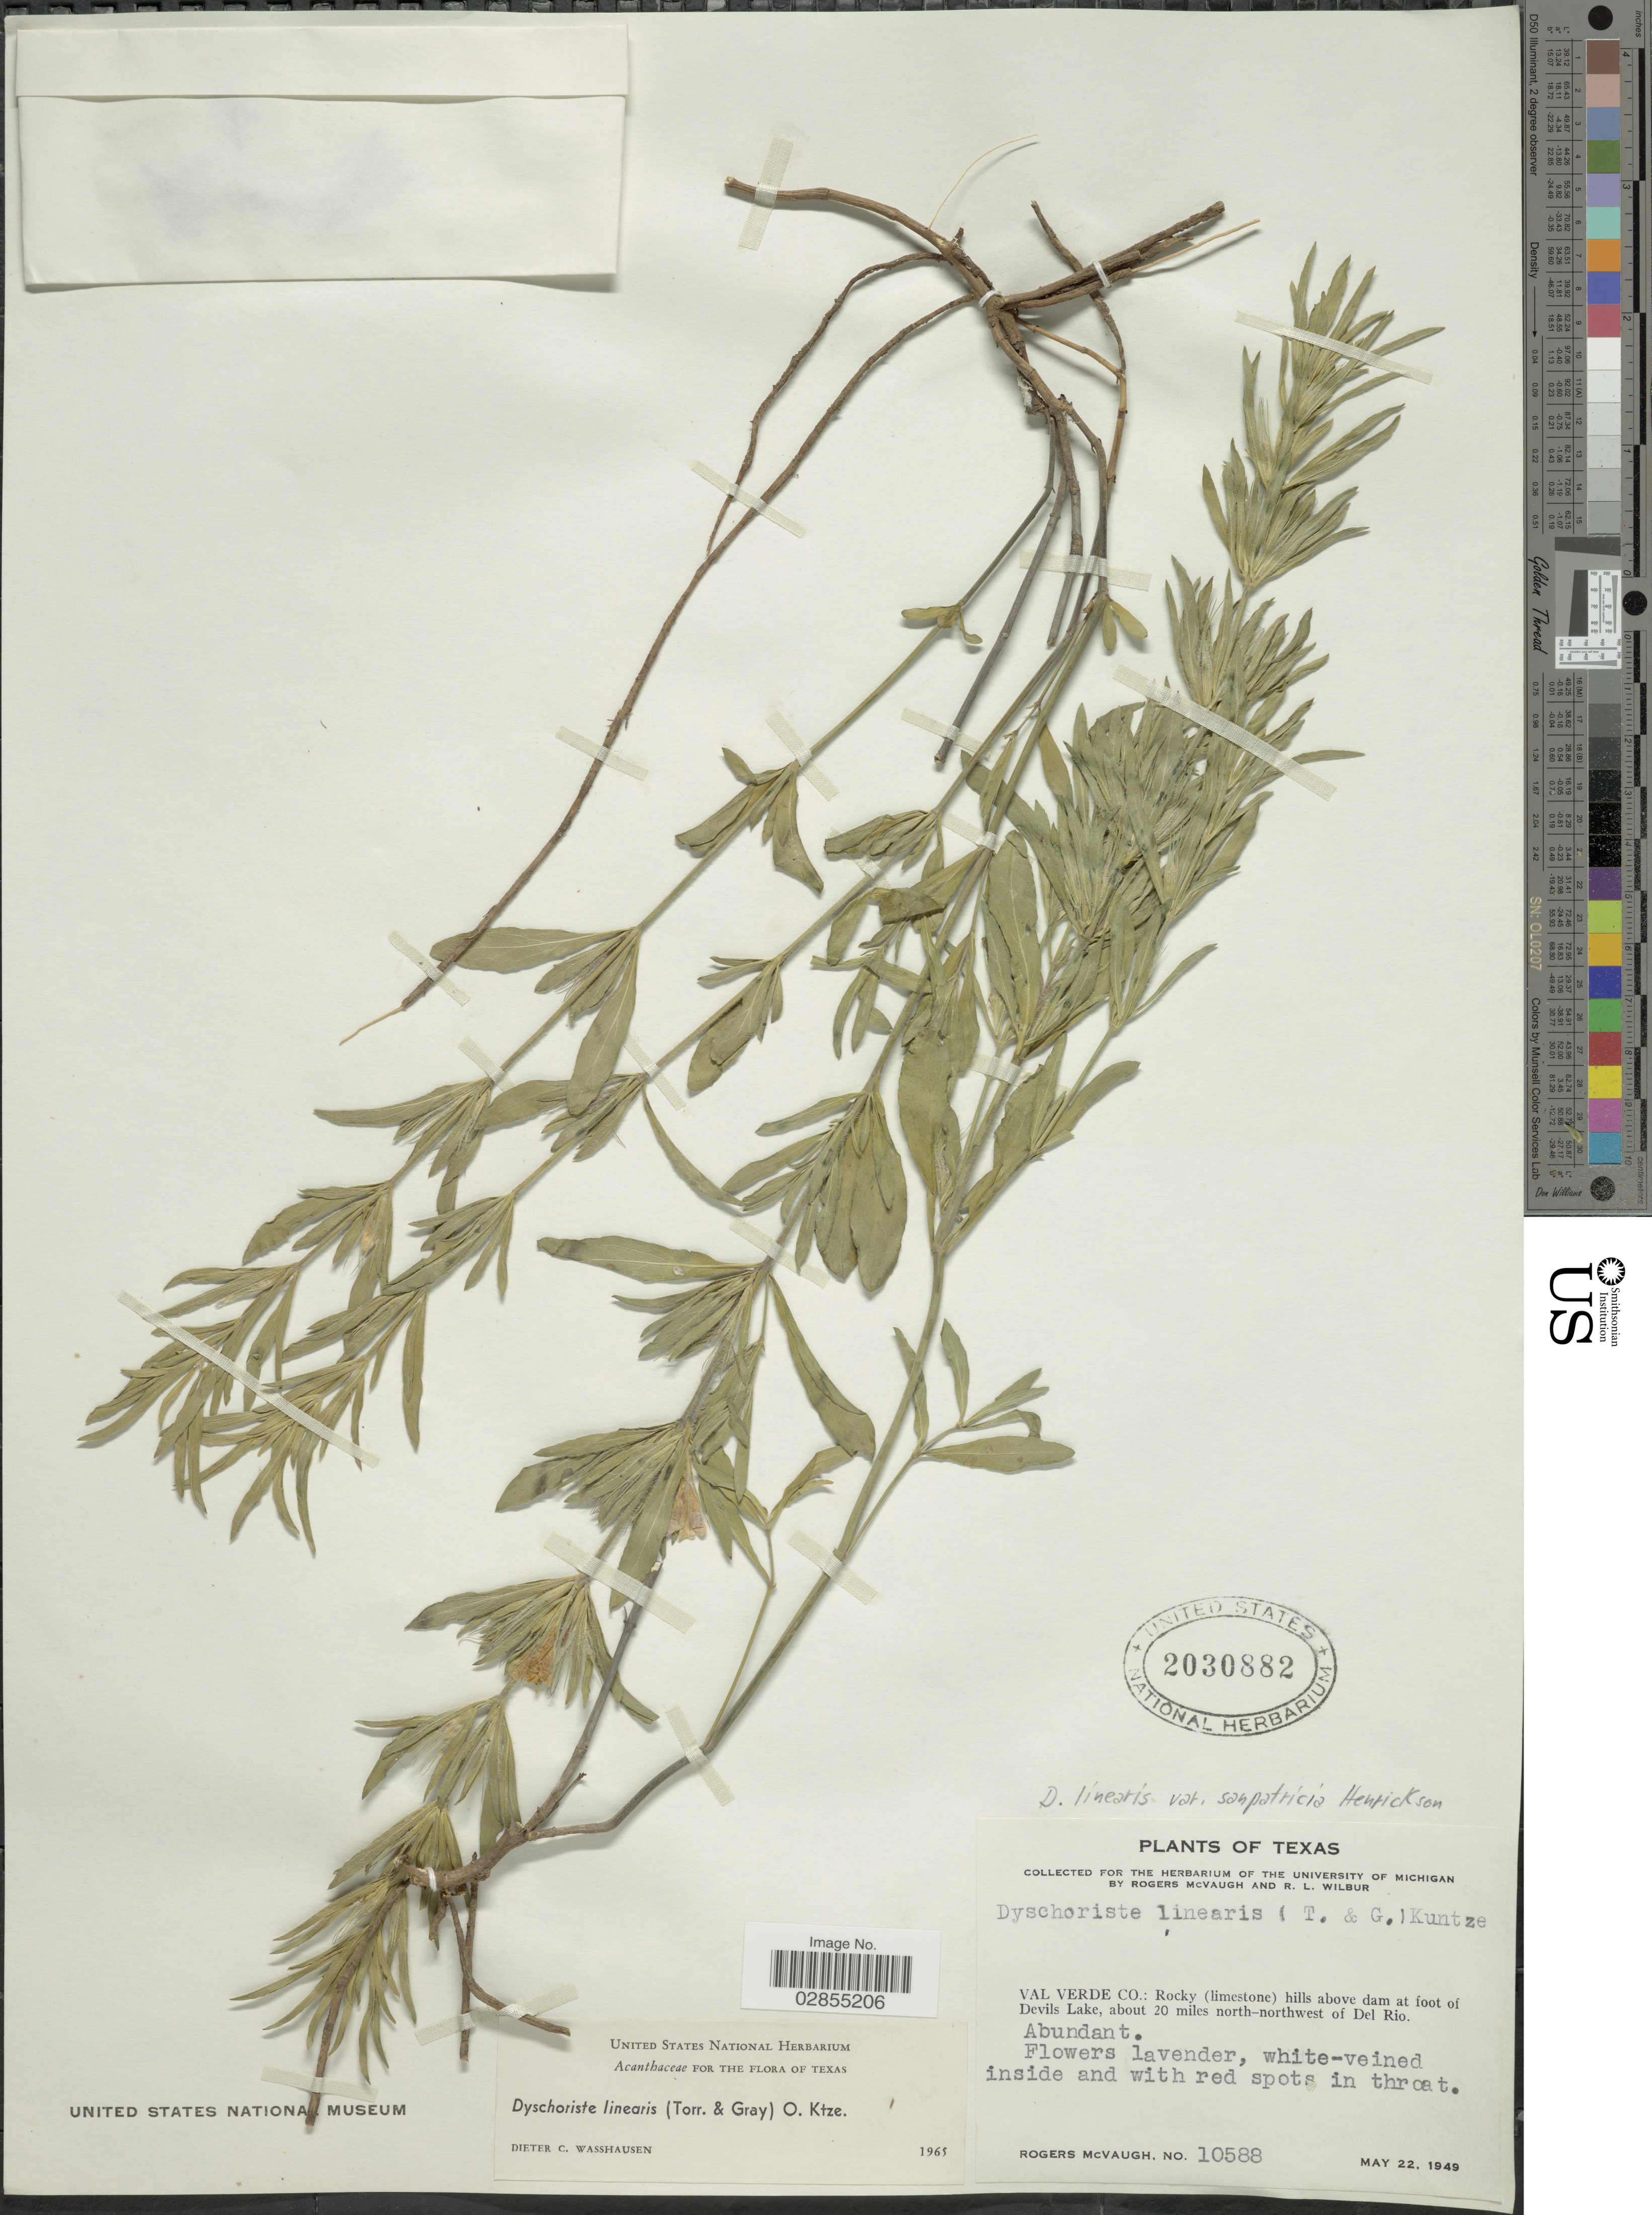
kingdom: Plantae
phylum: Tracheophyta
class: Magnoliopsida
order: Lamiales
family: Acanthaceae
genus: Dyschoriste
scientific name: Dyschoriste linearis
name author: (Torr. & A. Gray) Kuntze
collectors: R. McVaugh & R. L. Wilbur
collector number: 10588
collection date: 1949-05-22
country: United States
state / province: Texas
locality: Val Verde Co.: Rocky (limestone) hills above dam at foot of Devils Lake, about 20 miles north-northwest of Del Rio.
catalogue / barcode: US 2030882